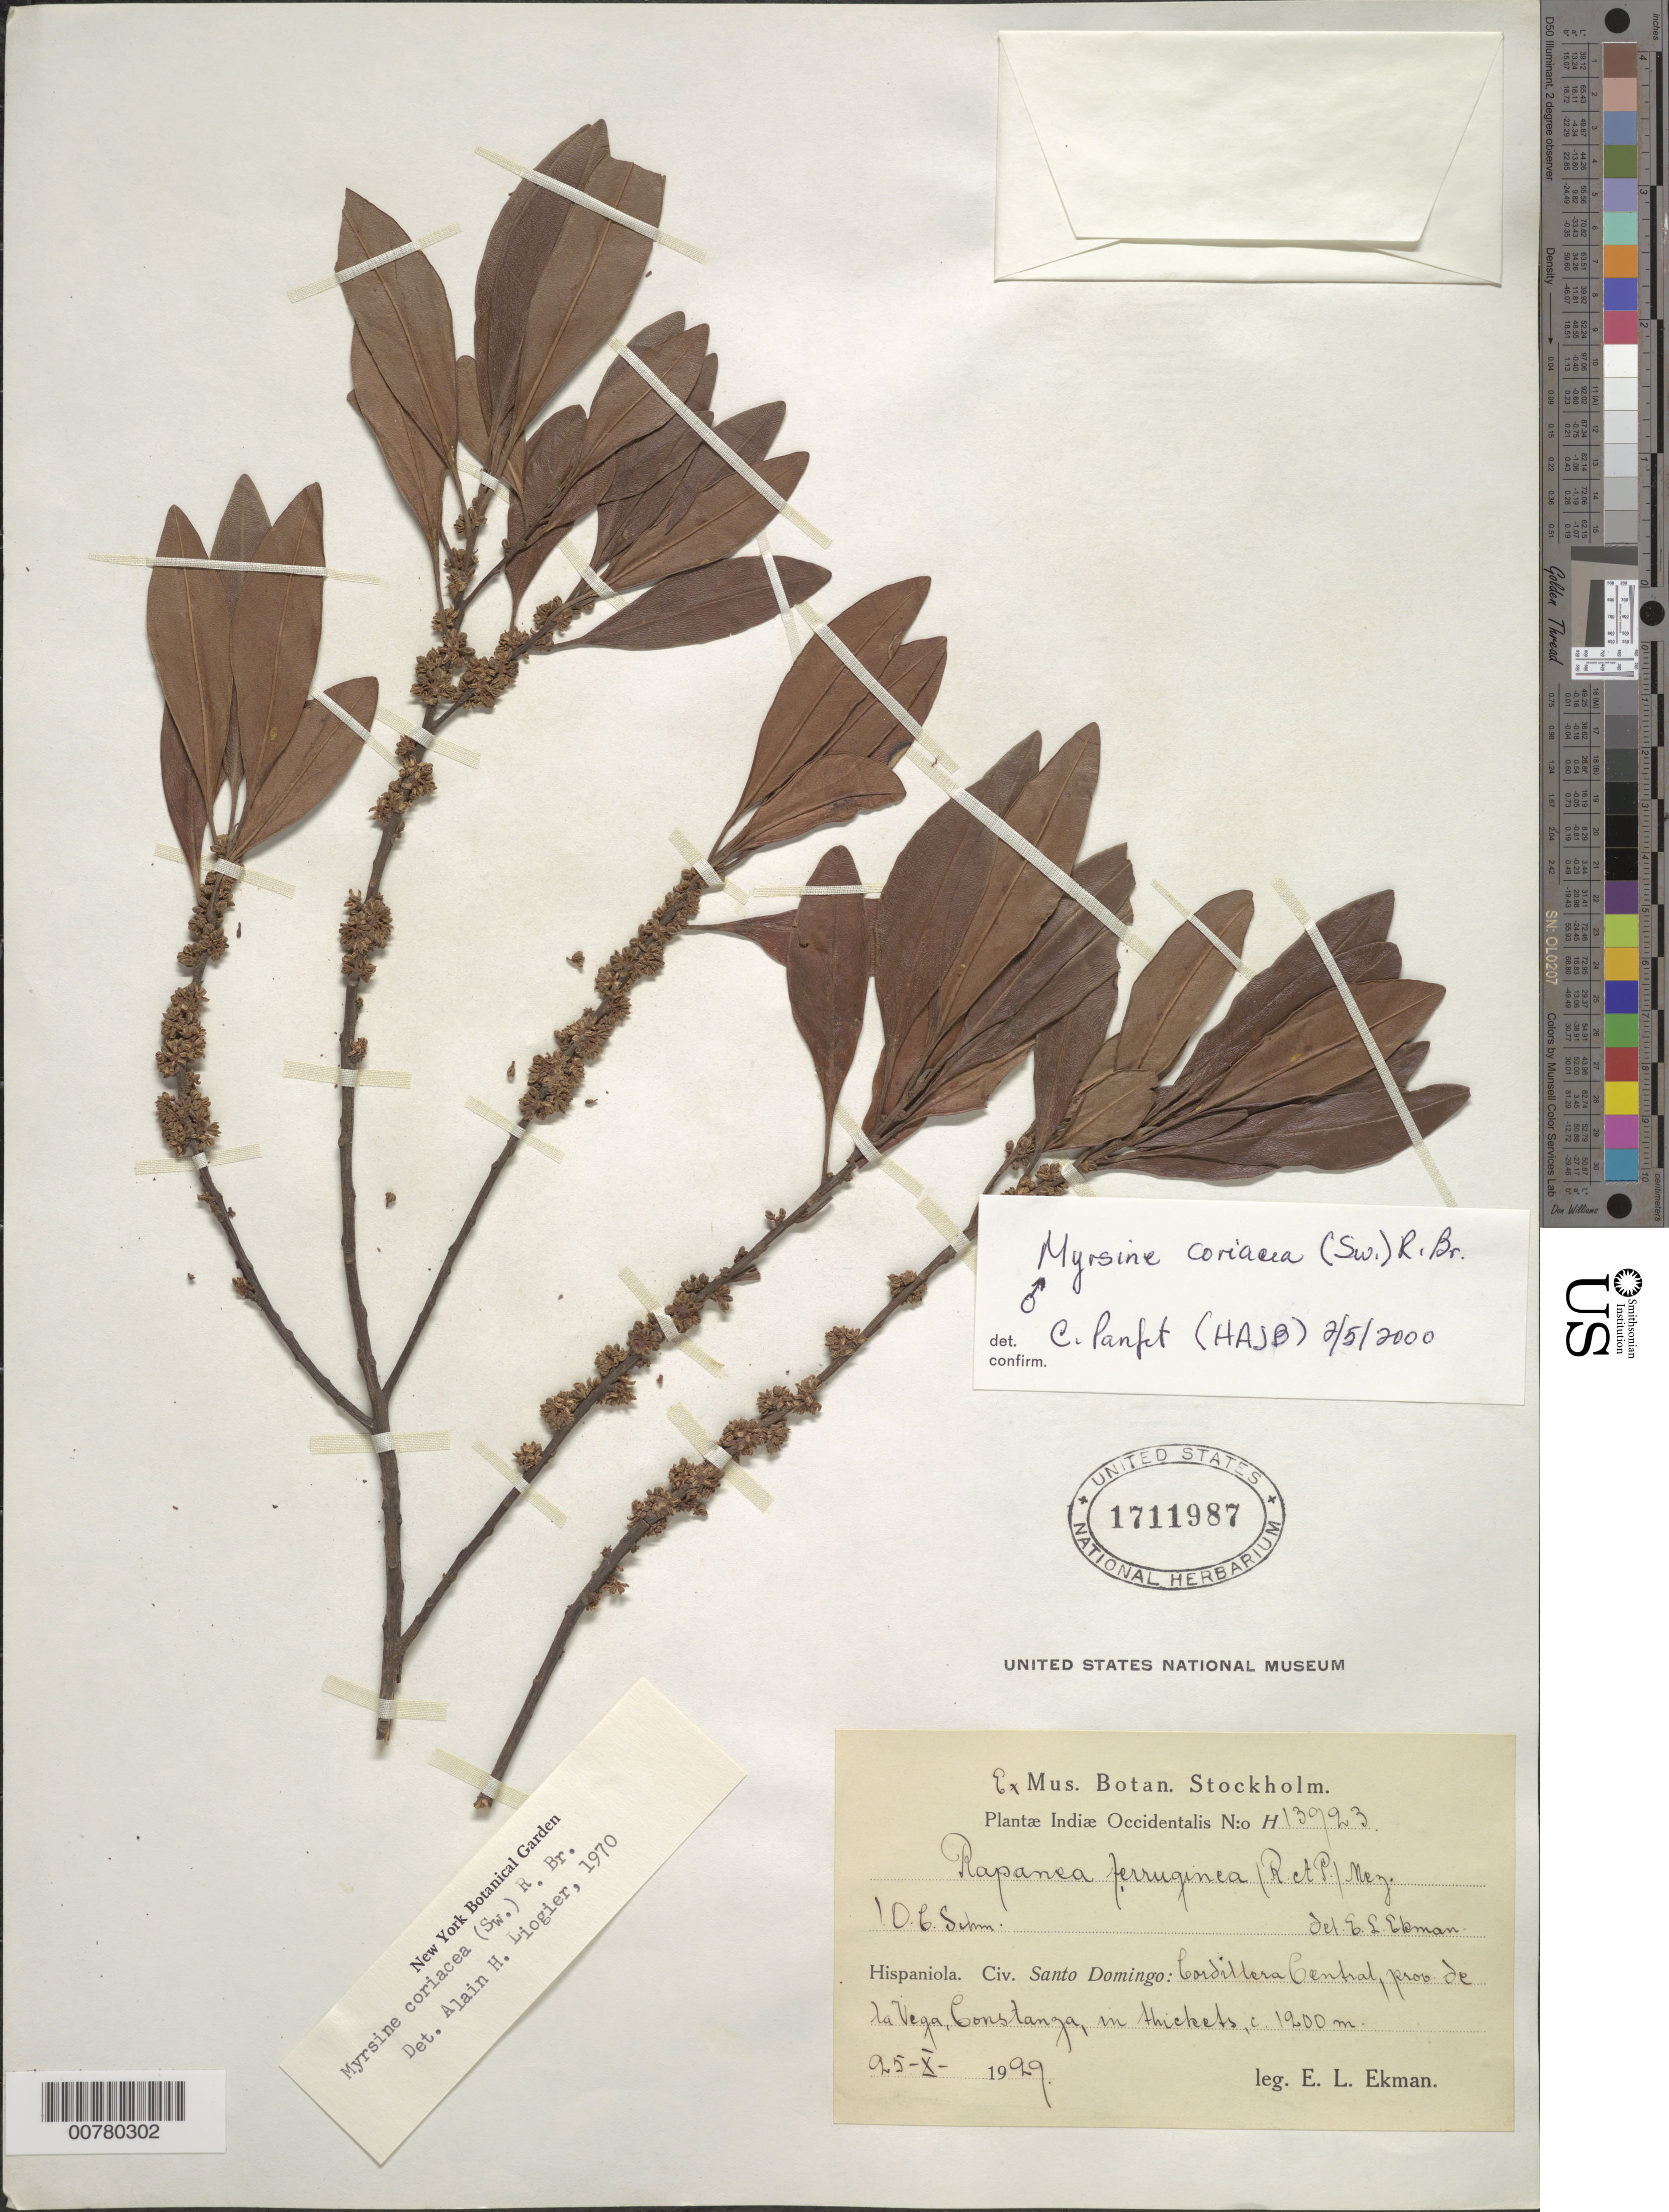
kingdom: Plantae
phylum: Tracheophyta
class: Magnoliopsida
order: Ericales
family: Primulaceae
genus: Myrsine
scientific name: Myrsine coriacea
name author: (Sw.) R. Br. ex Roem. & Schult.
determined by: Panflet, C.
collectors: E. L. Ekman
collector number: H 13923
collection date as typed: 25 Oct 1929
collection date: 1929-10-25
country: Dominican Republic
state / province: La Vega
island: Hispaniola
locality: Cordillera Central, Constanza.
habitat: In thickets.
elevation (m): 1200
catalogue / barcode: US 1711987